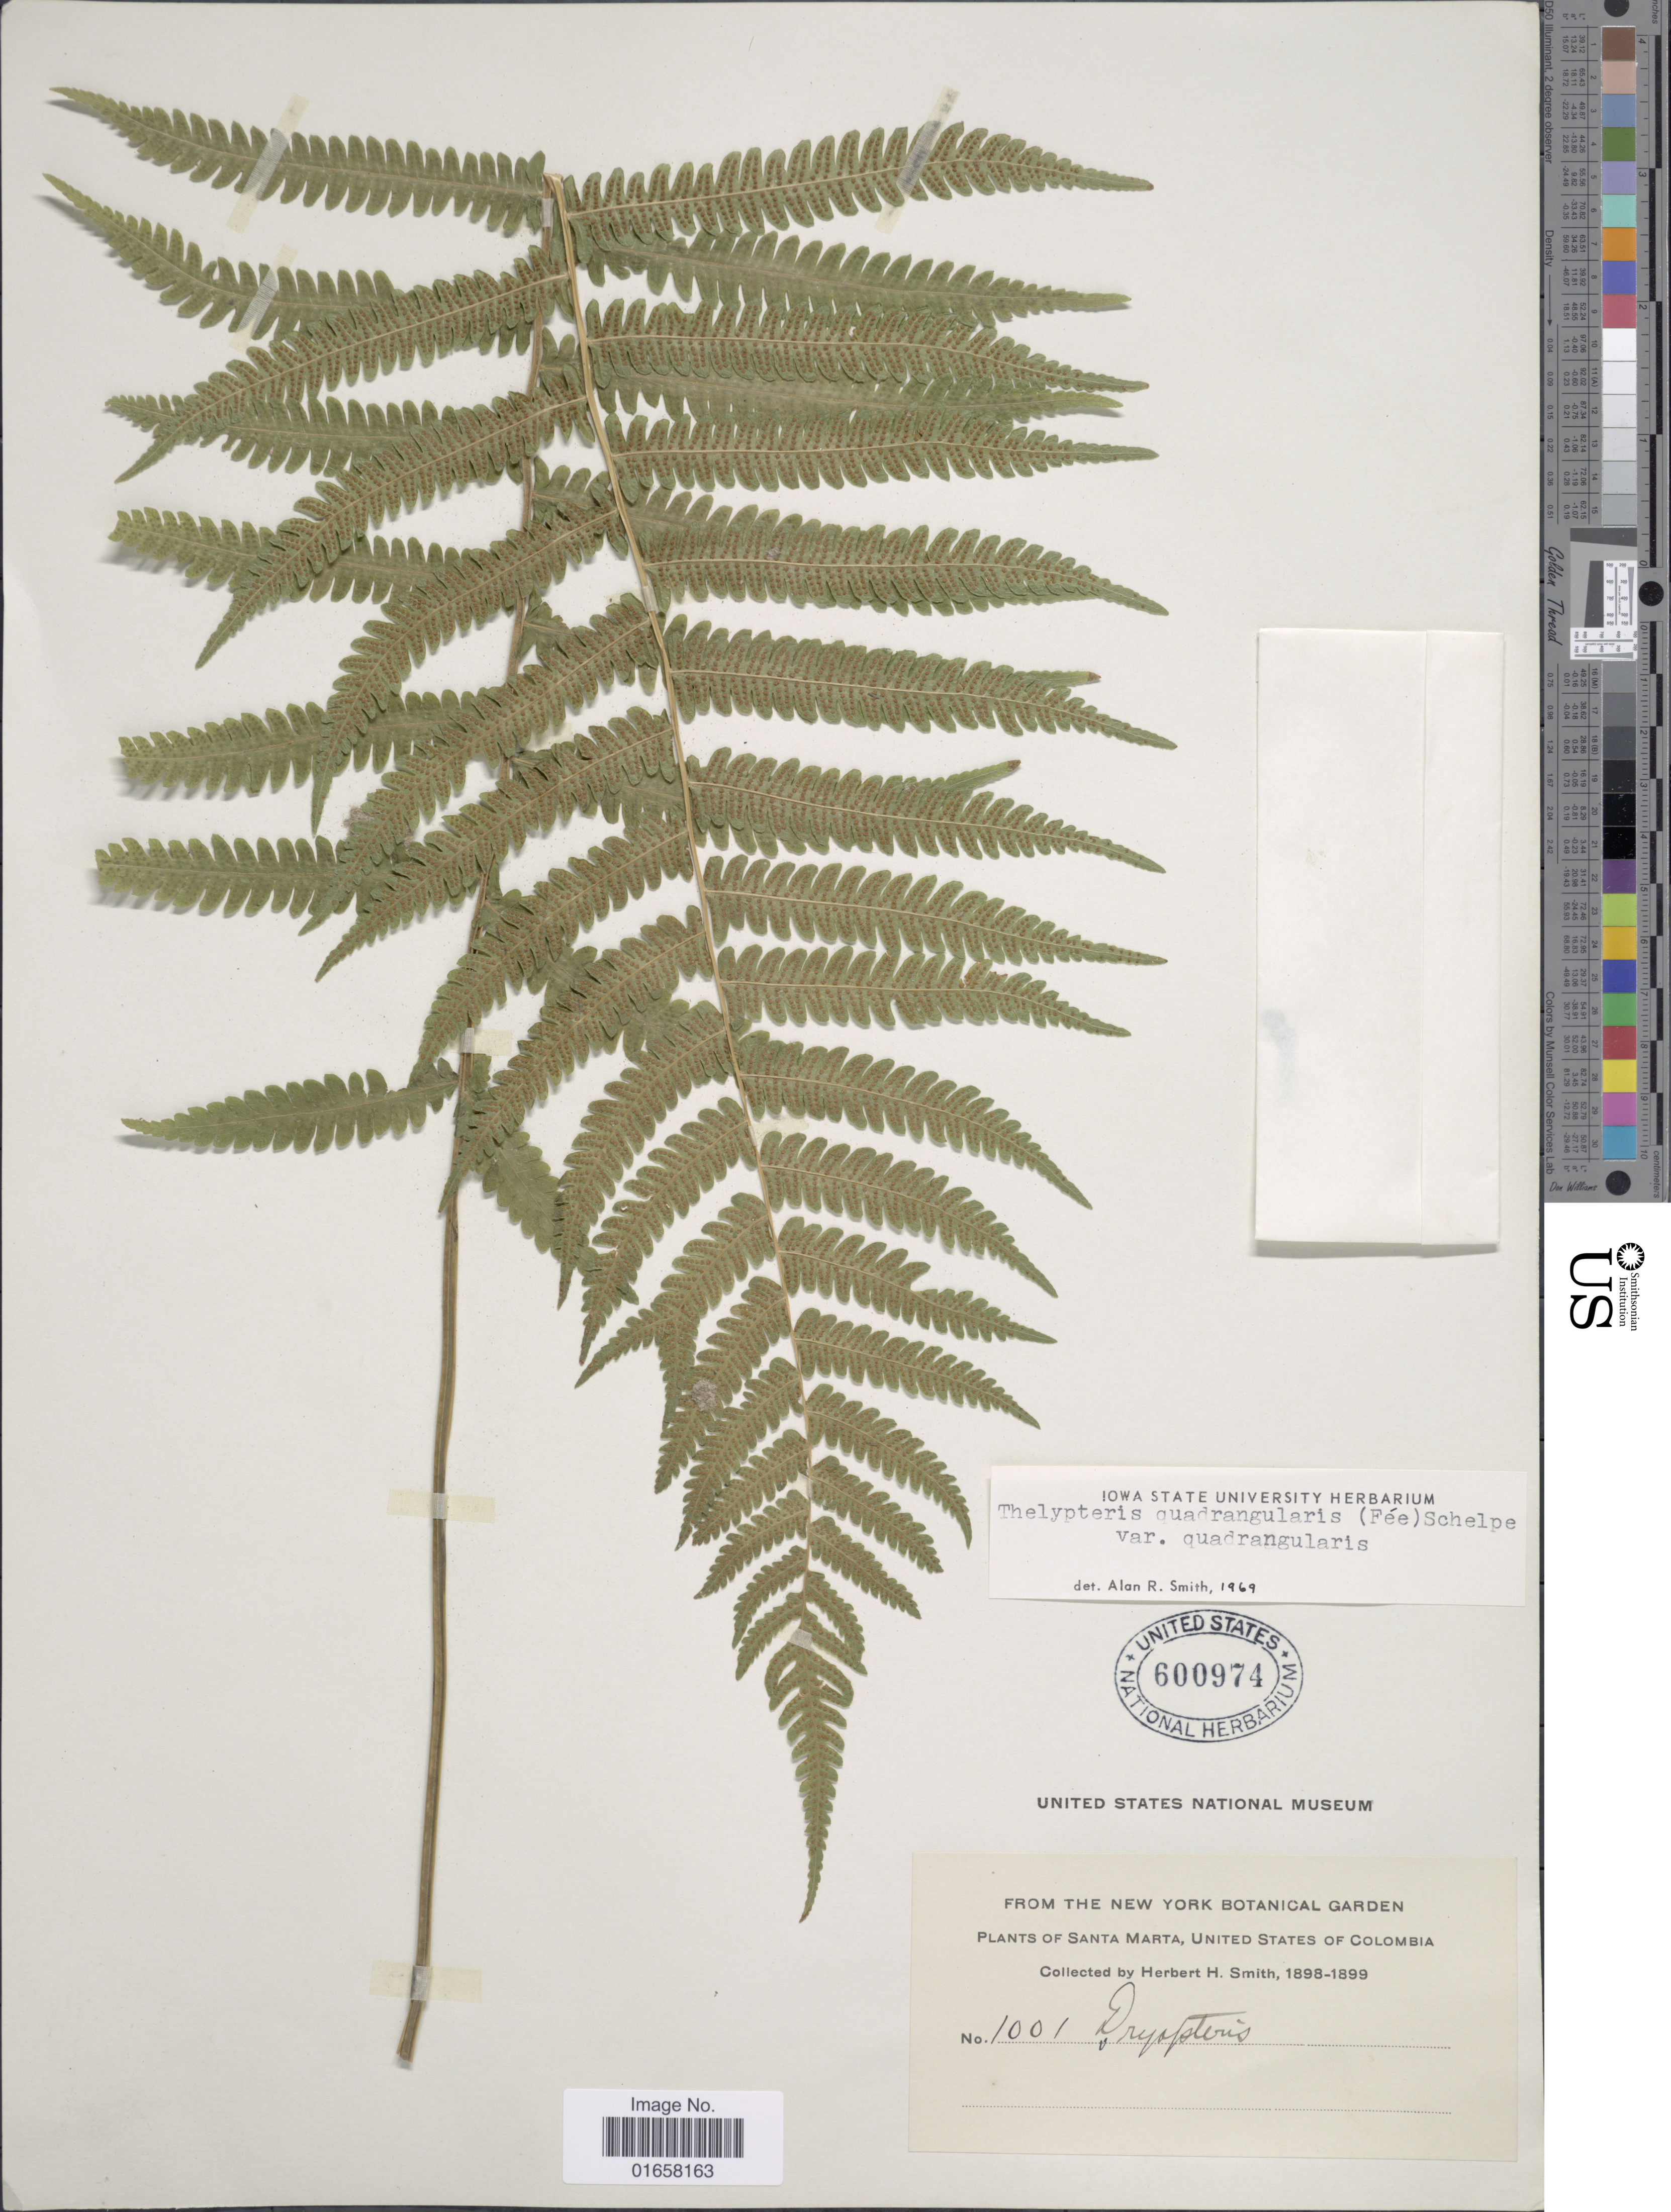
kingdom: Plantae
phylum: Tracheophyta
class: Polypodiopsida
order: Polypodiales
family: Thelypteridaceae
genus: Christella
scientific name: Christella hispidula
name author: (Decne.) Holttum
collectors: Herbert H. Smith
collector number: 1001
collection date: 1898/1899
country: Colombia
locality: Santa Marta, United States of Colombia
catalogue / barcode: US 600974